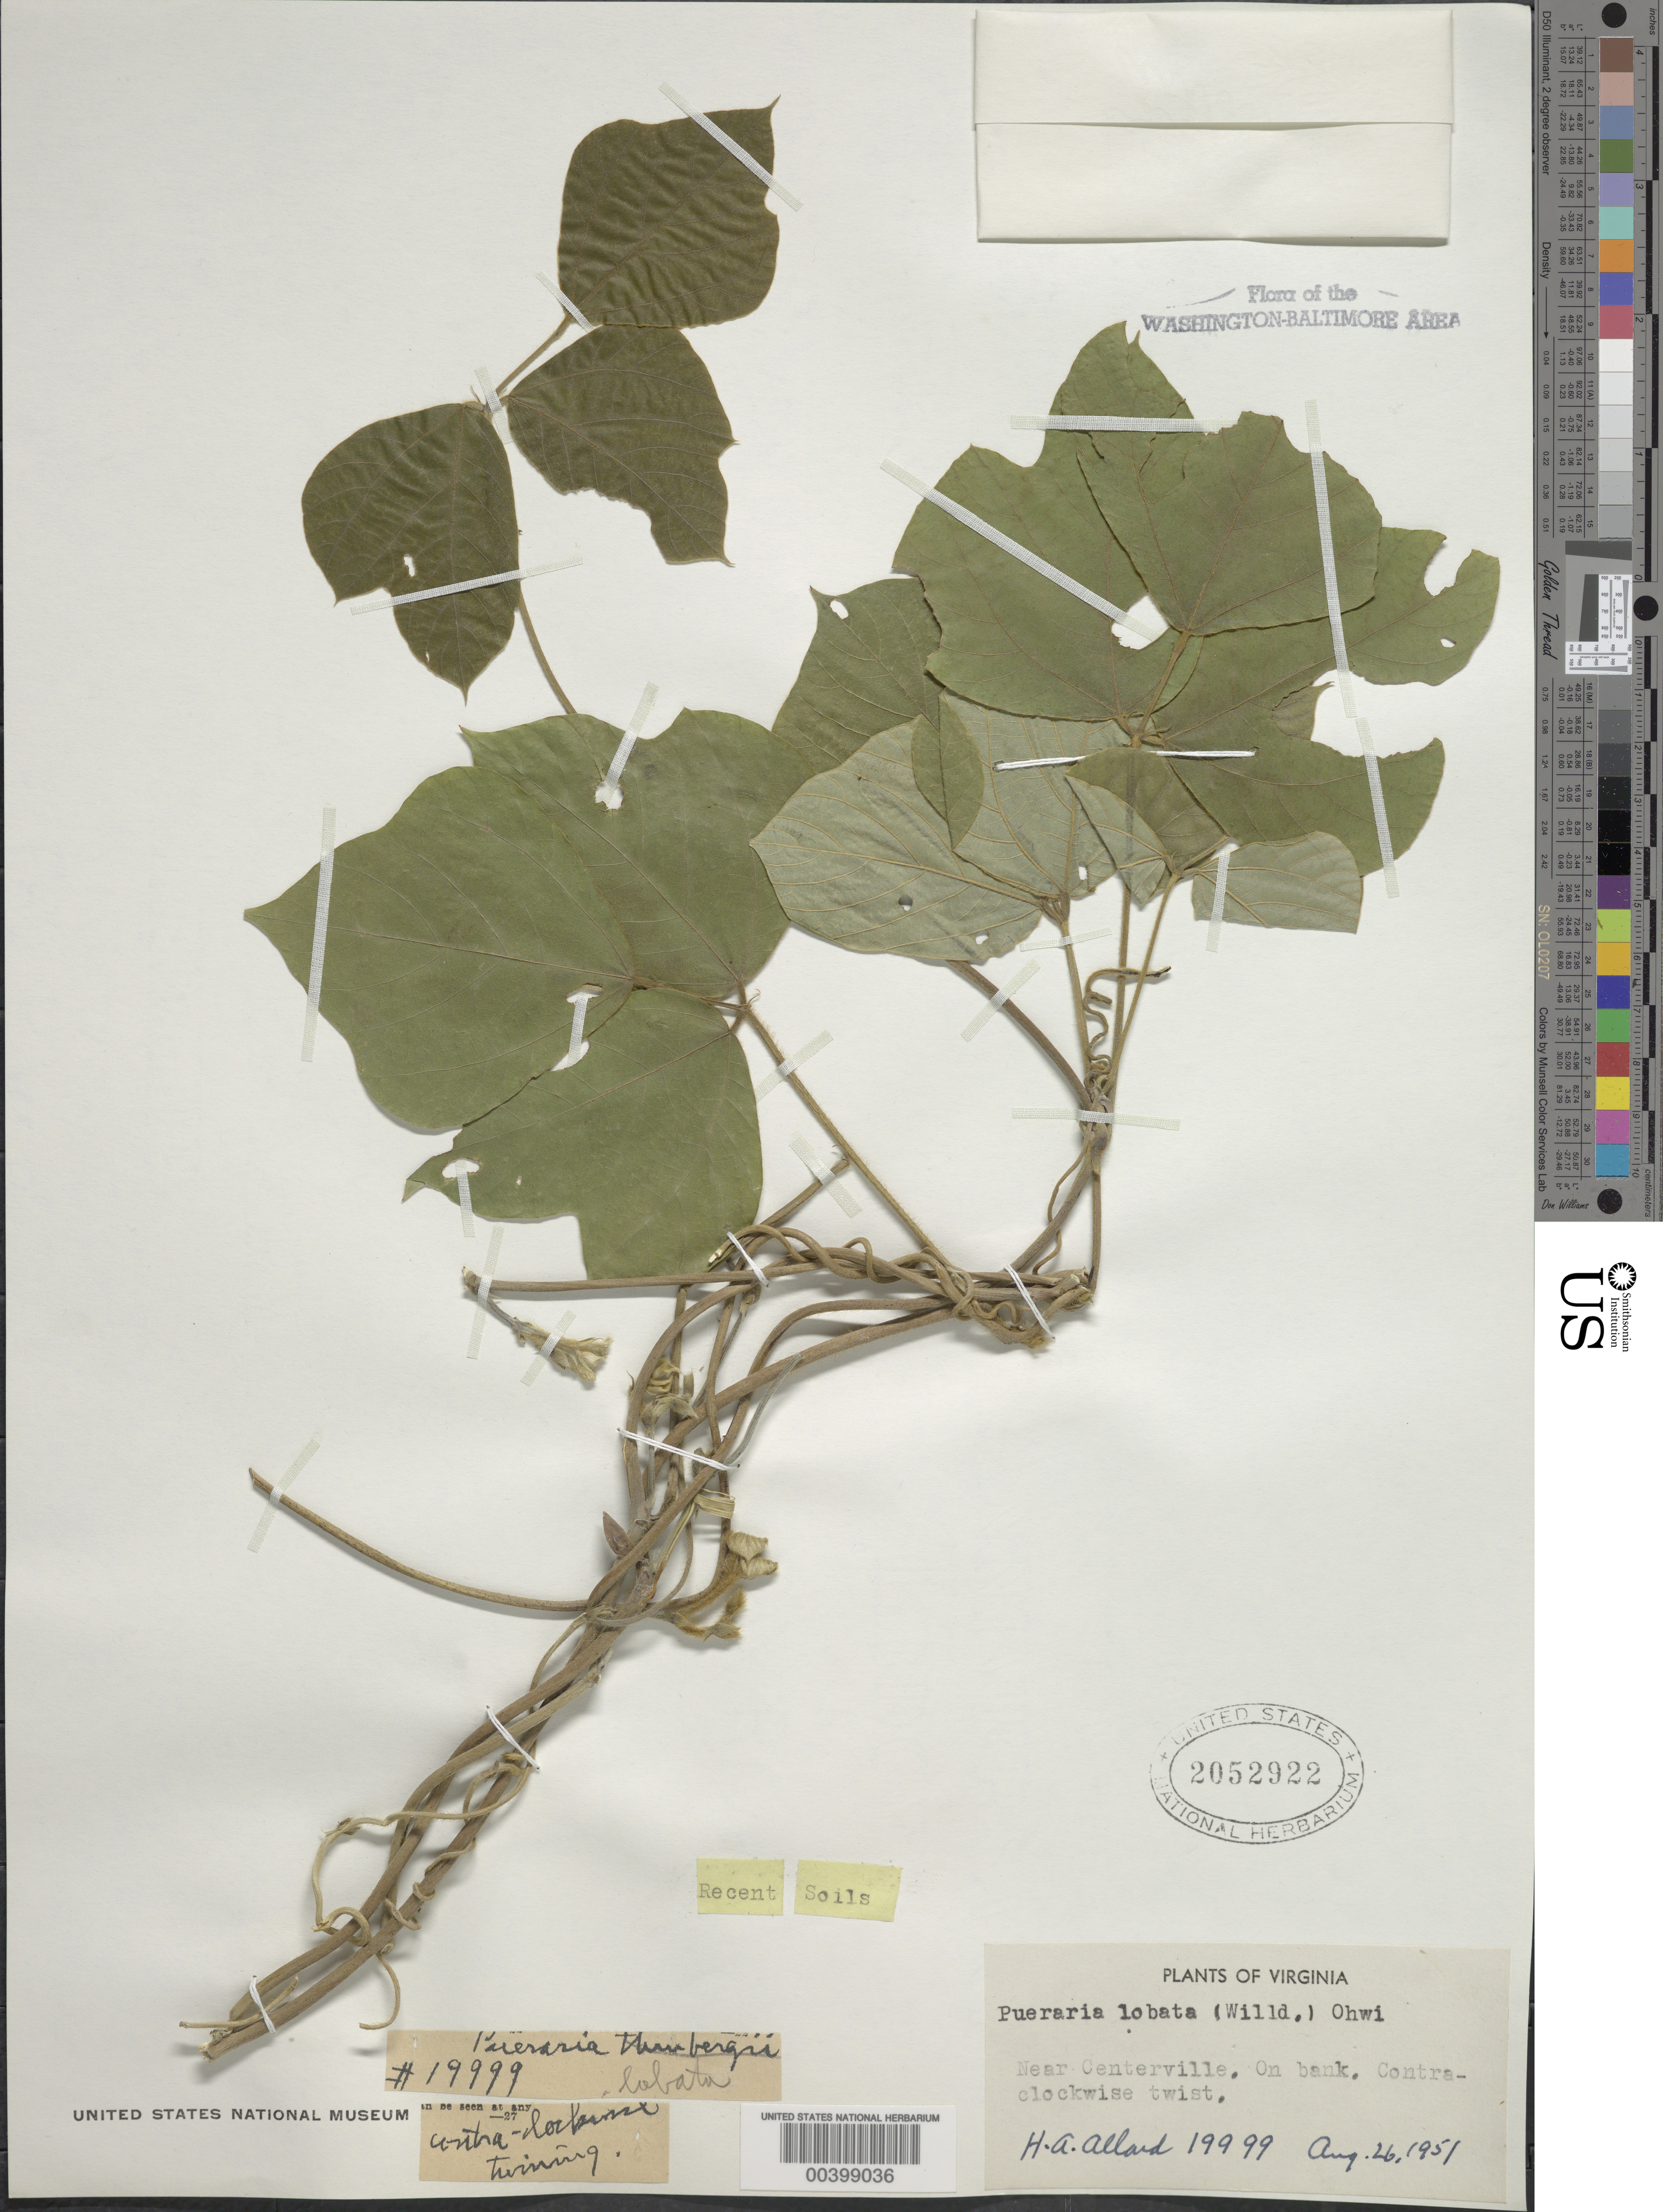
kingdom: Plantae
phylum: Tracheophyta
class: Magnoliopsida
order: Fabales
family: Fabaceae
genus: Pueraria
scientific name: Pueraria montana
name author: (Lour.) Merr.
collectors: H. A. Allard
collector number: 19999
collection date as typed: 26 Aug 1951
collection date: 1951-08-26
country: United States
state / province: Virginia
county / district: Fairfax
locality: Near Centerville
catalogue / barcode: US 2052922